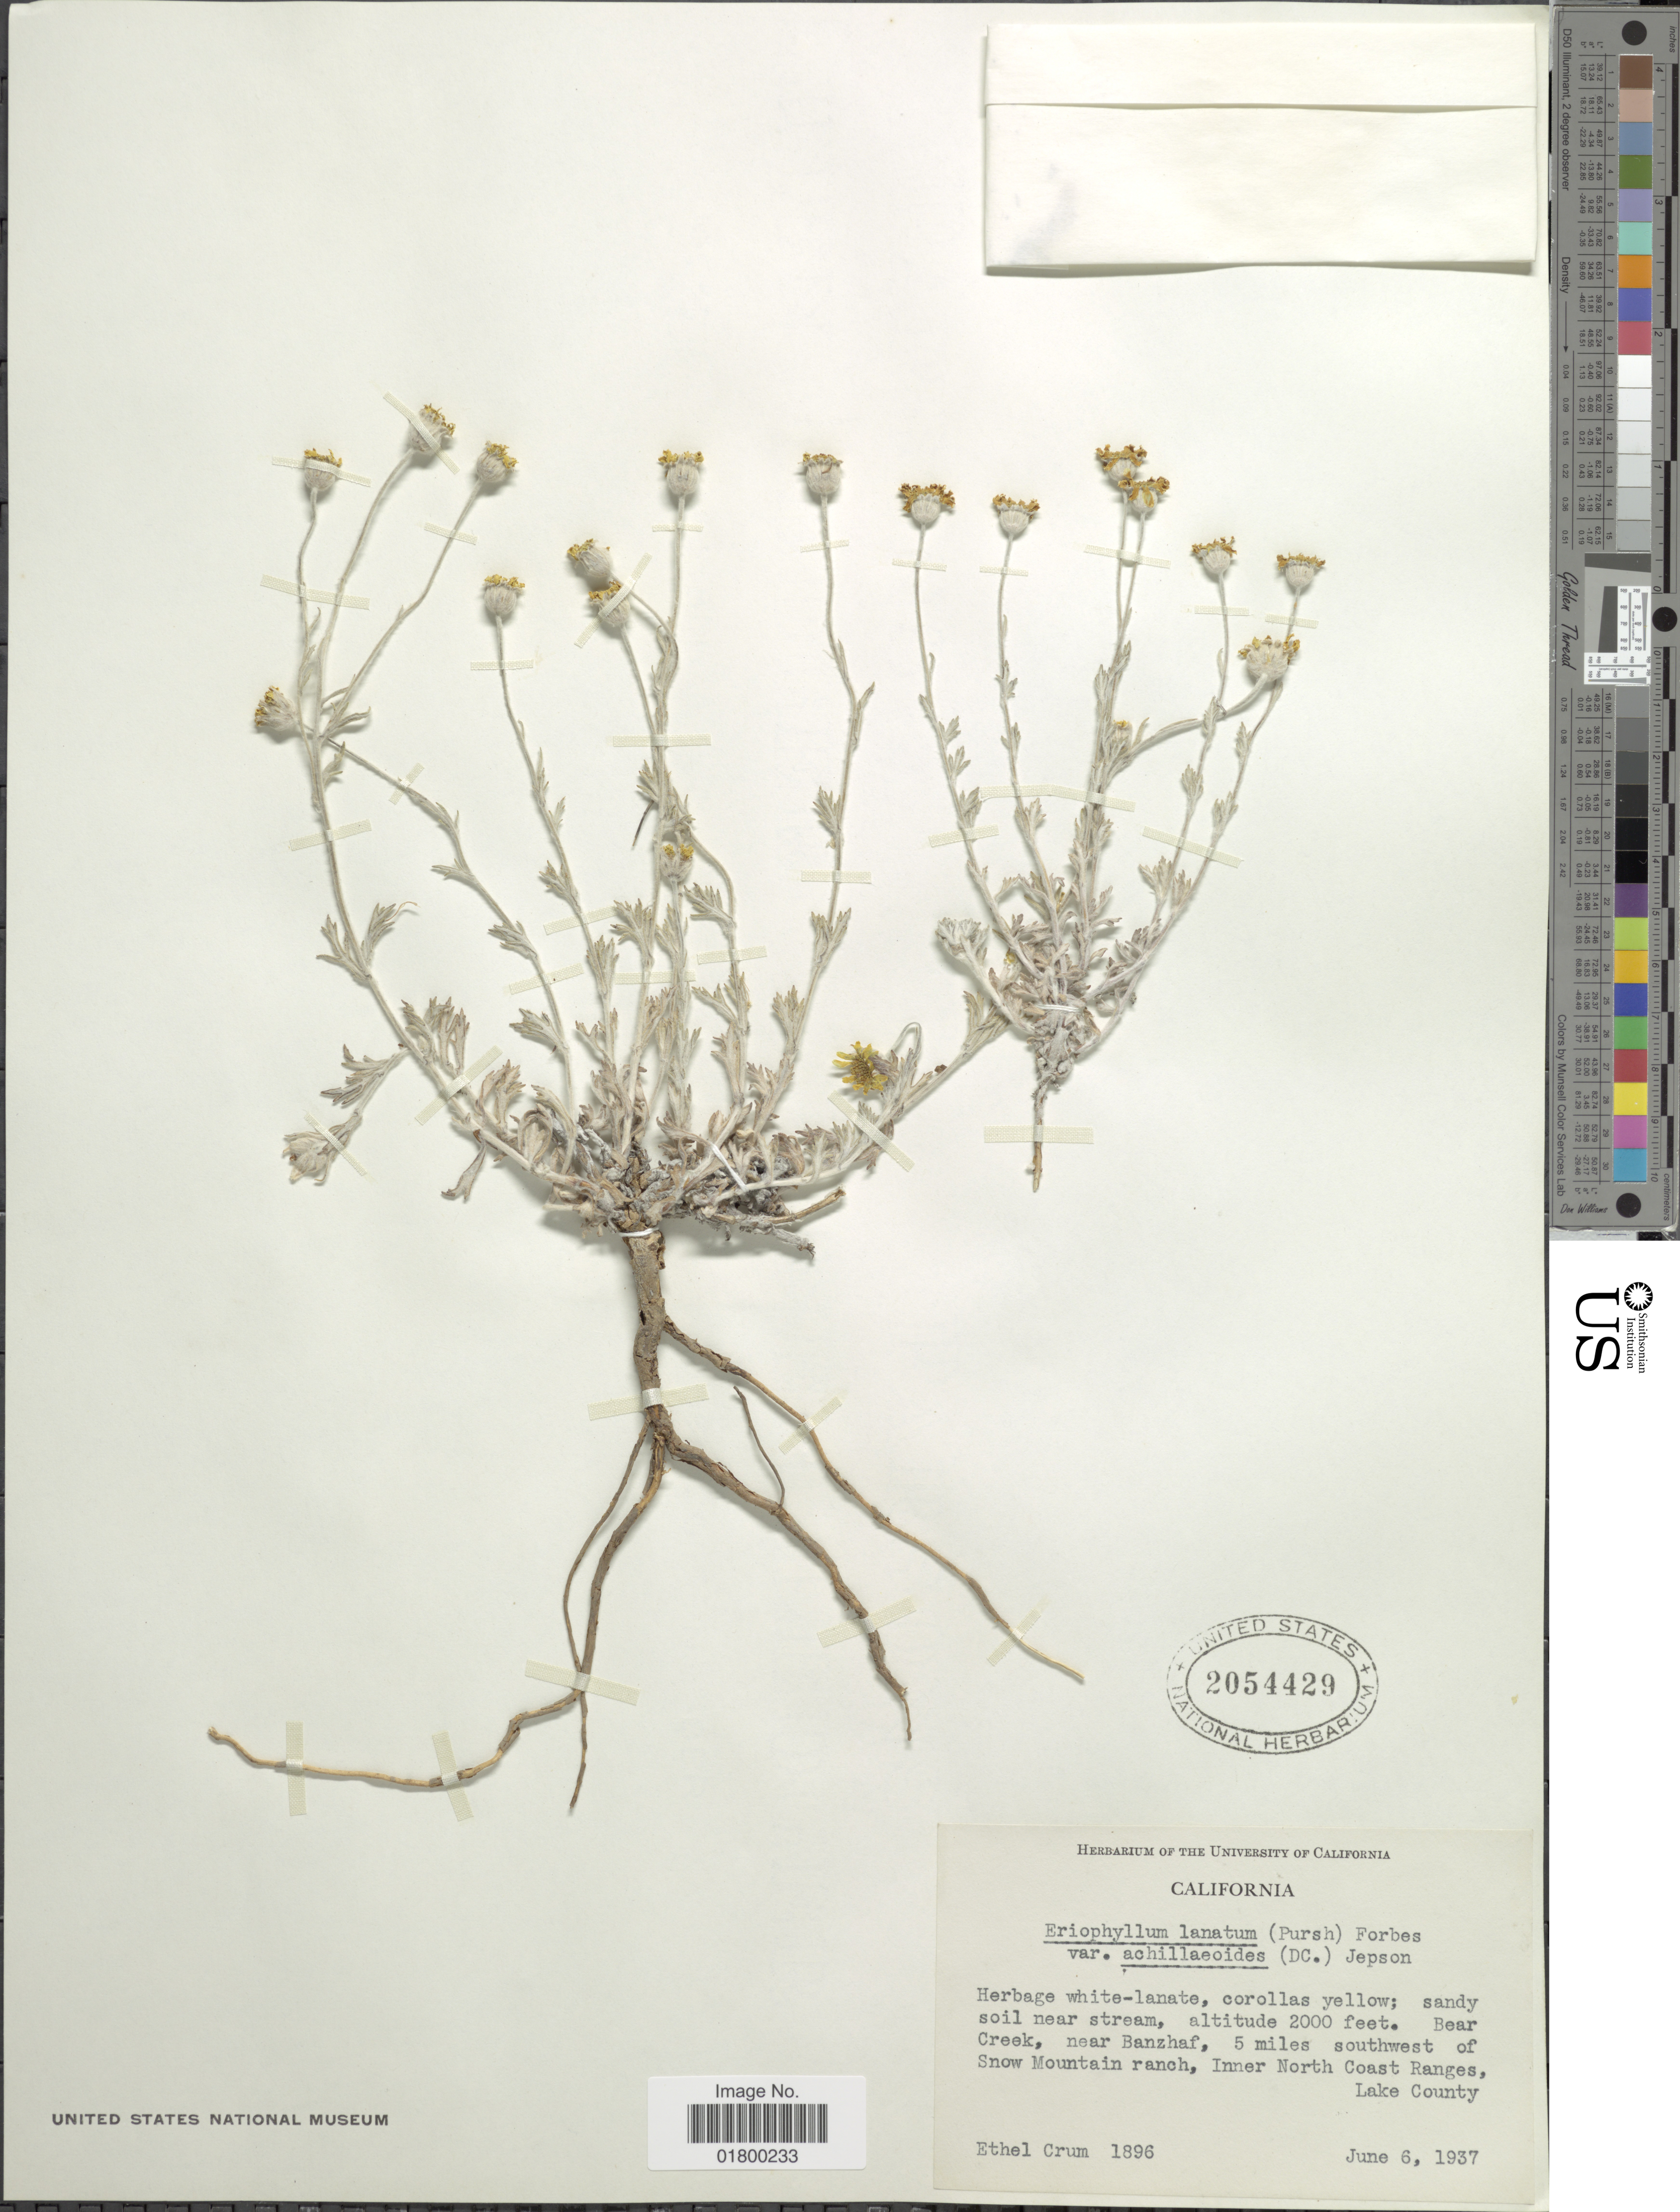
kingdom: Plantae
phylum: Tracheophyta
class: Magnoliopsida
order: Asterales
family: Asteraceae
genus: Eriophyllum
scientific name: Eriophyllum lanatum var. achillioides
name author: (DC.) Jeps.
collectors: E. K. Crum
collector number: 1896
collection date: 1937-06-06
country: United States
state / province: California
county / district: Lake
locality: Bear Creek, near Banzhaf, 5 miles southwest of Snow Mountain ranch, Inner North Coast Ranges, lake County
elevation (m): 610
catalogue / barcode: US 2054429